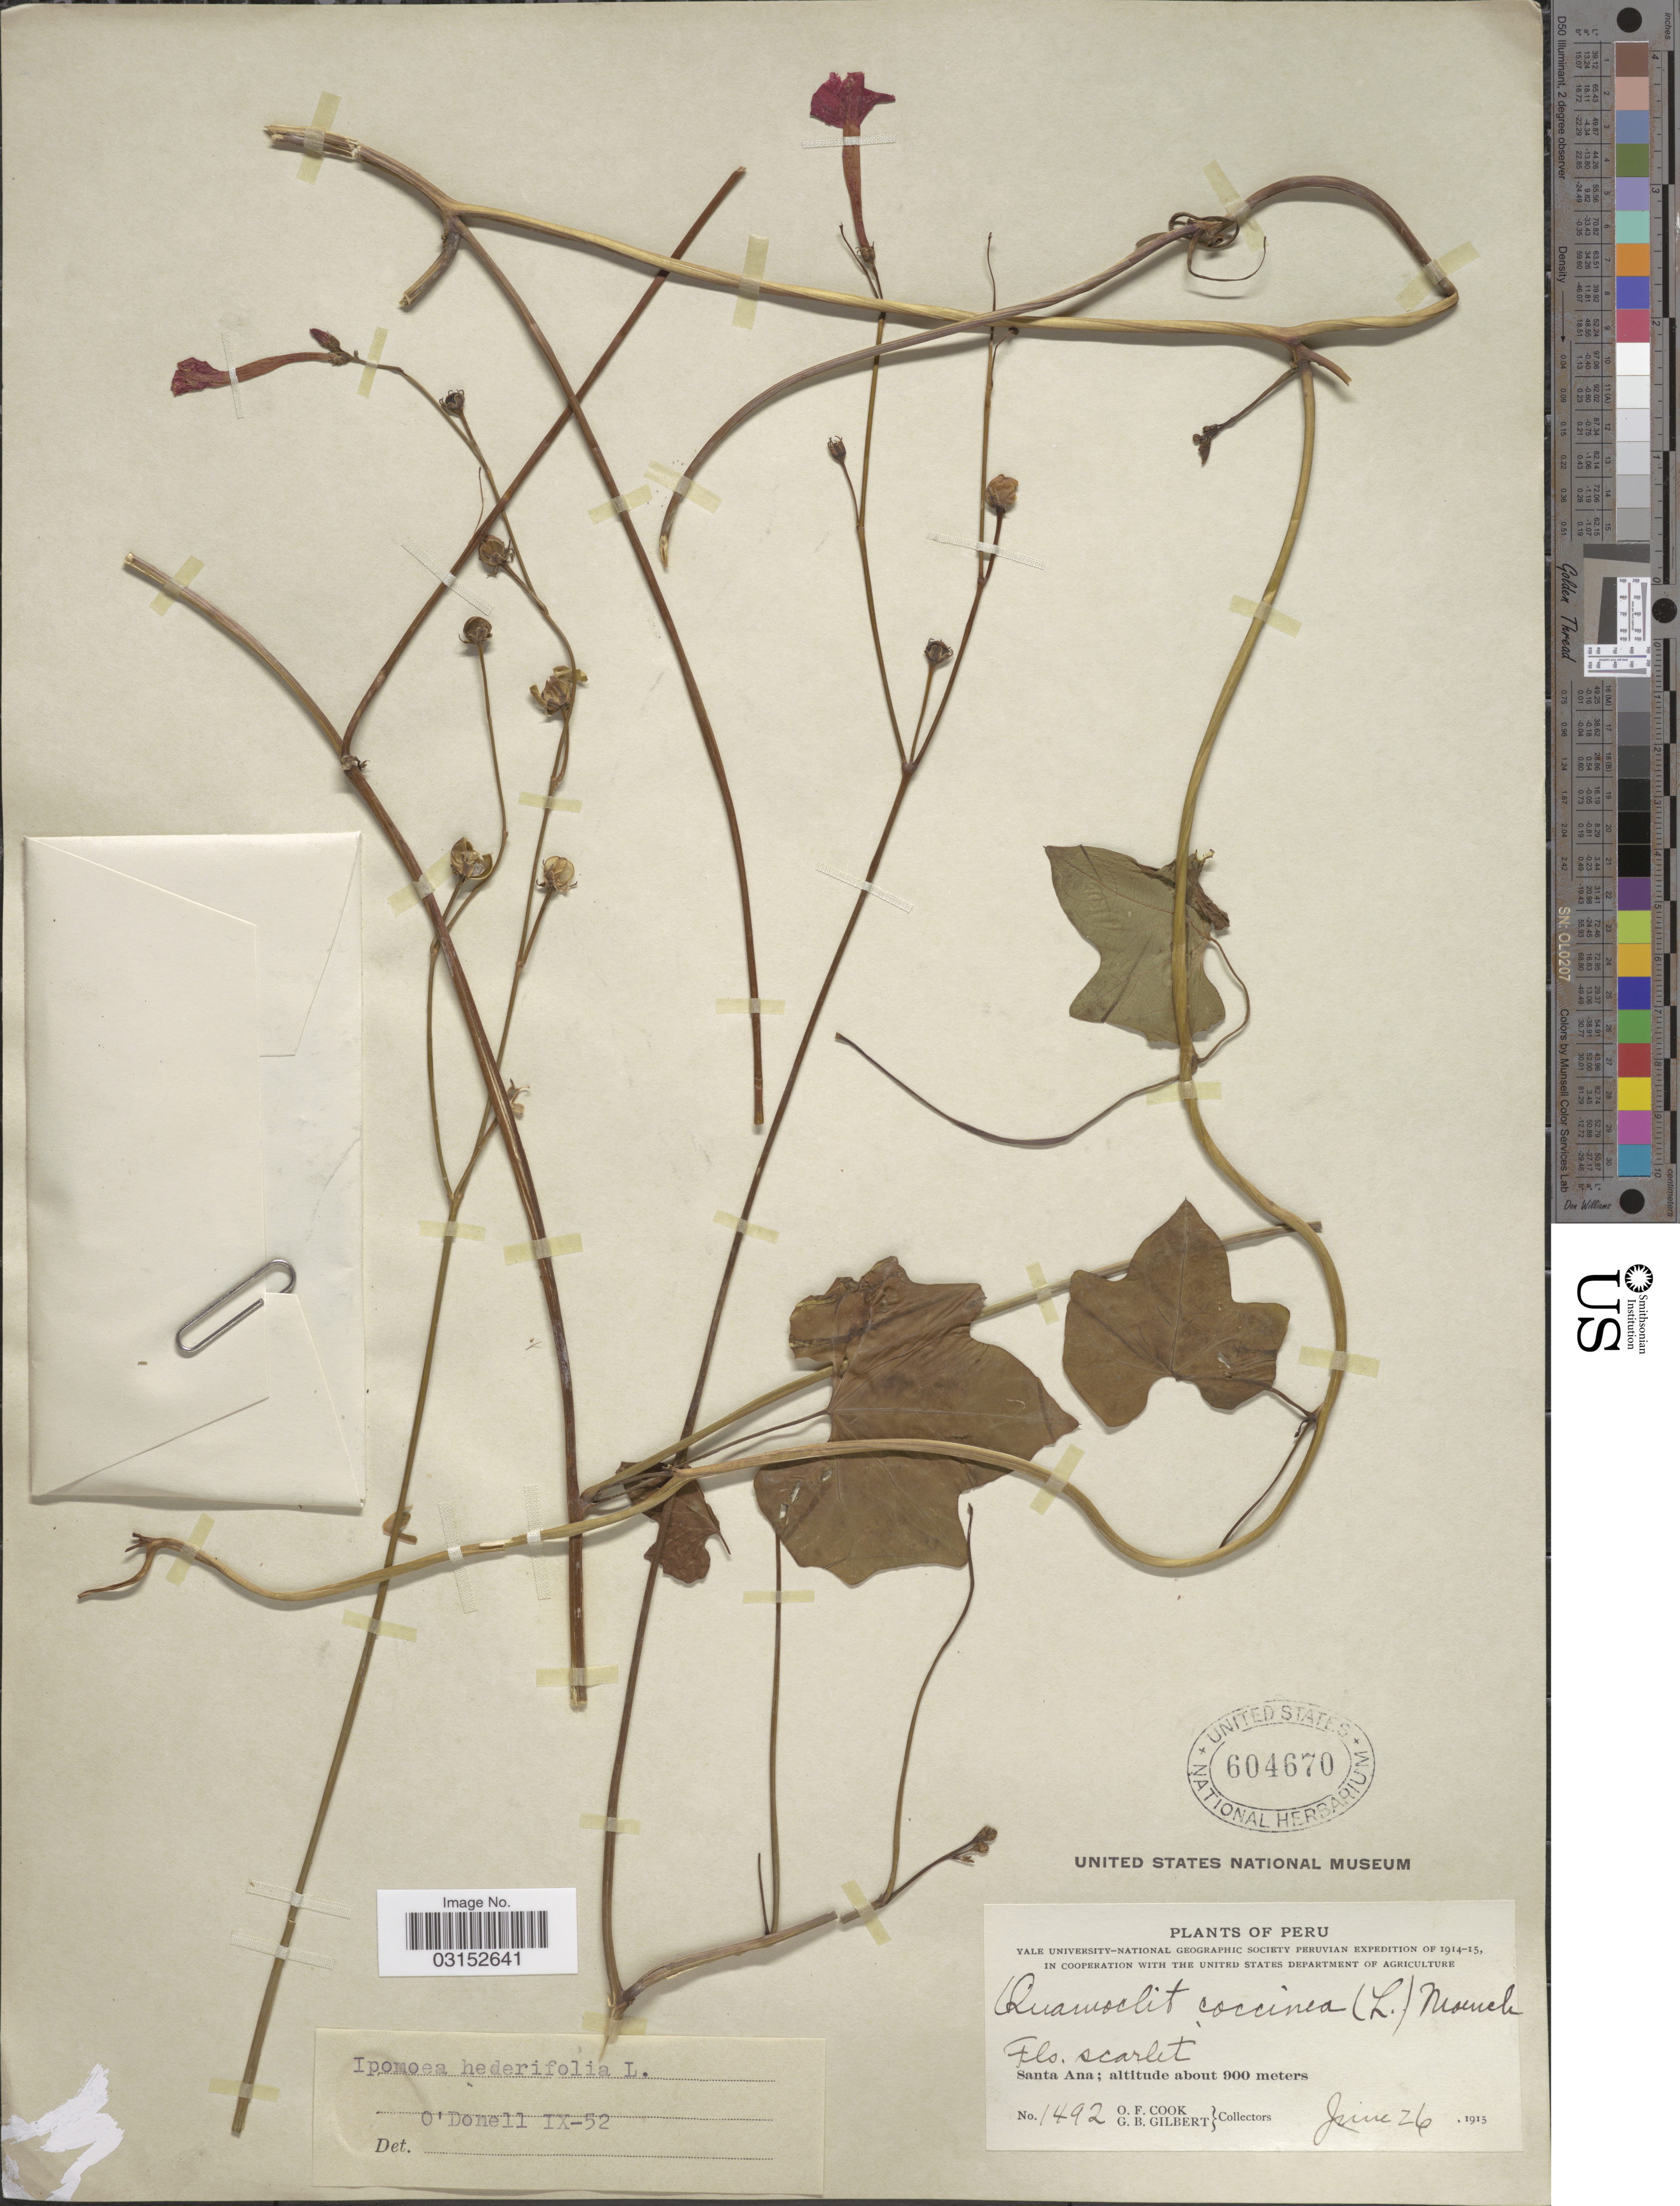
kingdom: Plantae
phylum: Tracheophyta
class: Magnoliopsida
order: Solanales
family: Convolvulaceae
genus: Ipomoea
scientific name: Ipomoea hederifolia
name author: L.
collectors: O. F. Cook & G. B. Gilbert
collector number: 1492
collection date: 1915-06-26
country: Peru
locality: Santa Ana.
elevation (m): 900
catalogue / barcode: US 604670